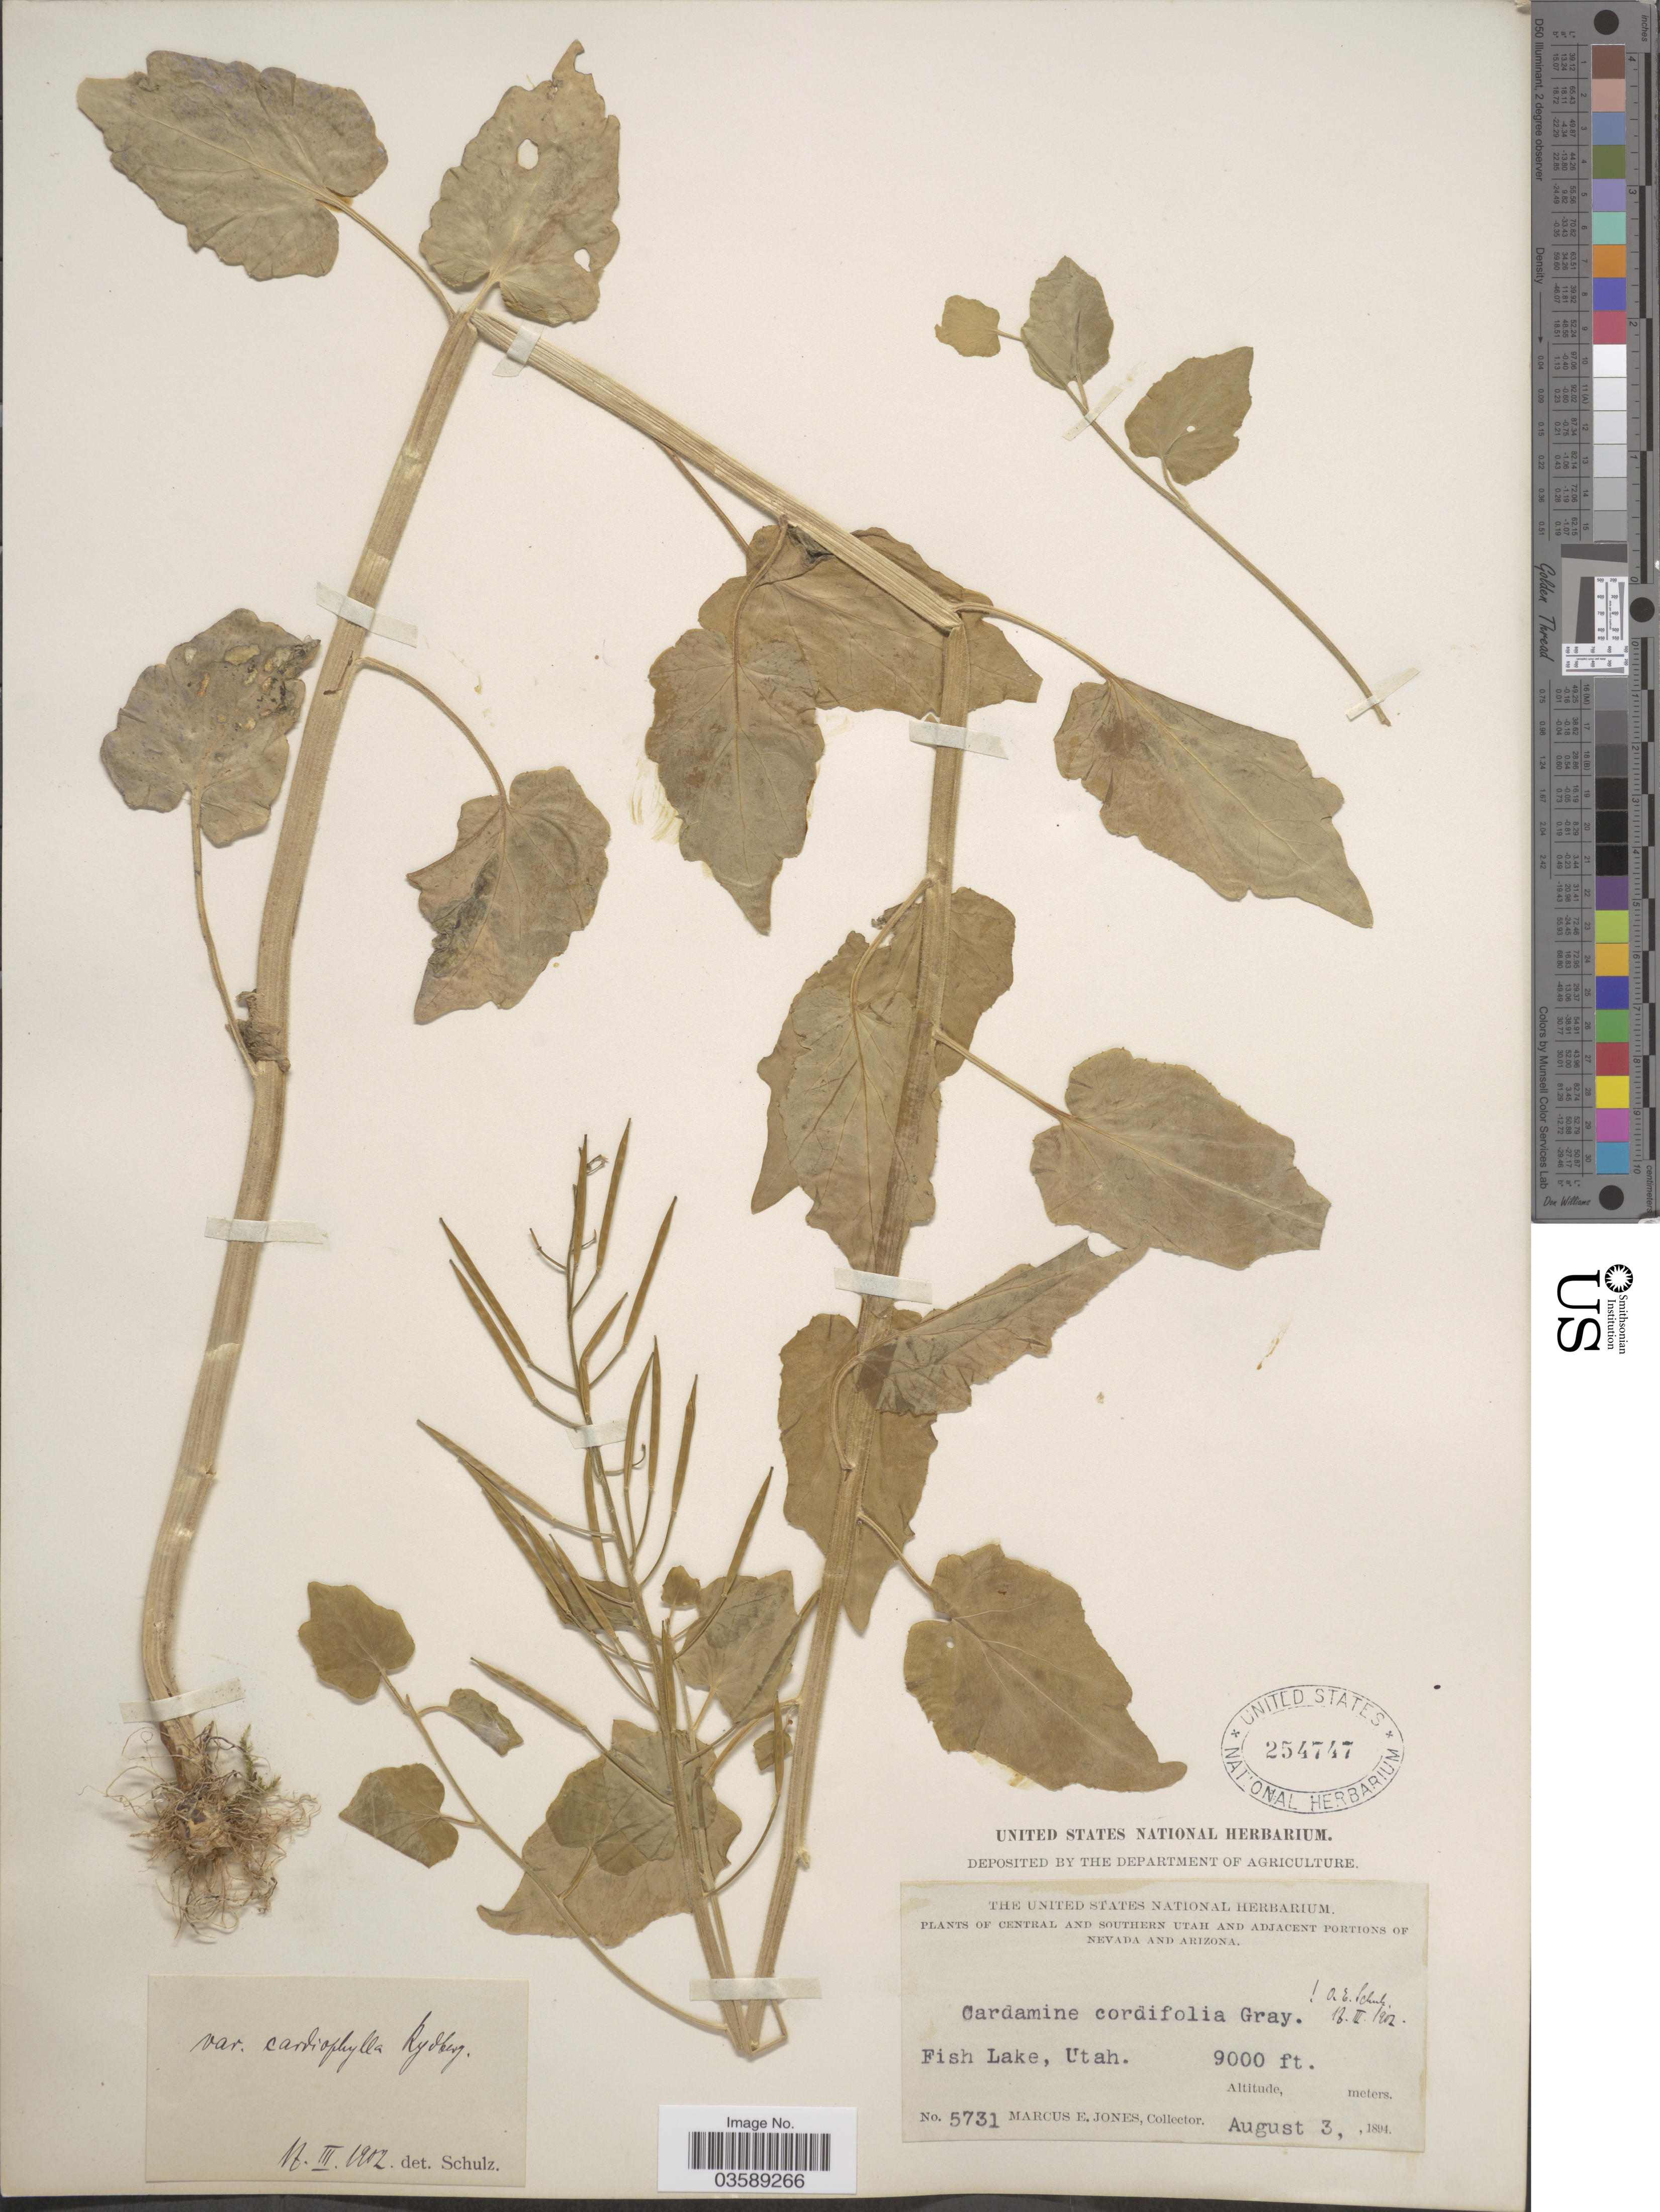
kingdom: Plantae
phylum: Tracheophyta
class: Magnoliopsida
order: Brassicales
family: Brassicaceae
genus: Cardamine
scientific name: Cardamine cordifolia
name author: A. Gray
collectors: M. E. Jones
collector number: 5731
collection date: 1894-08-03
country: United States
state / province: Utah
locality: Central and Southern Utah. Fish Lake.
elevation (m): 2743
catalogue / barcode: US 254747